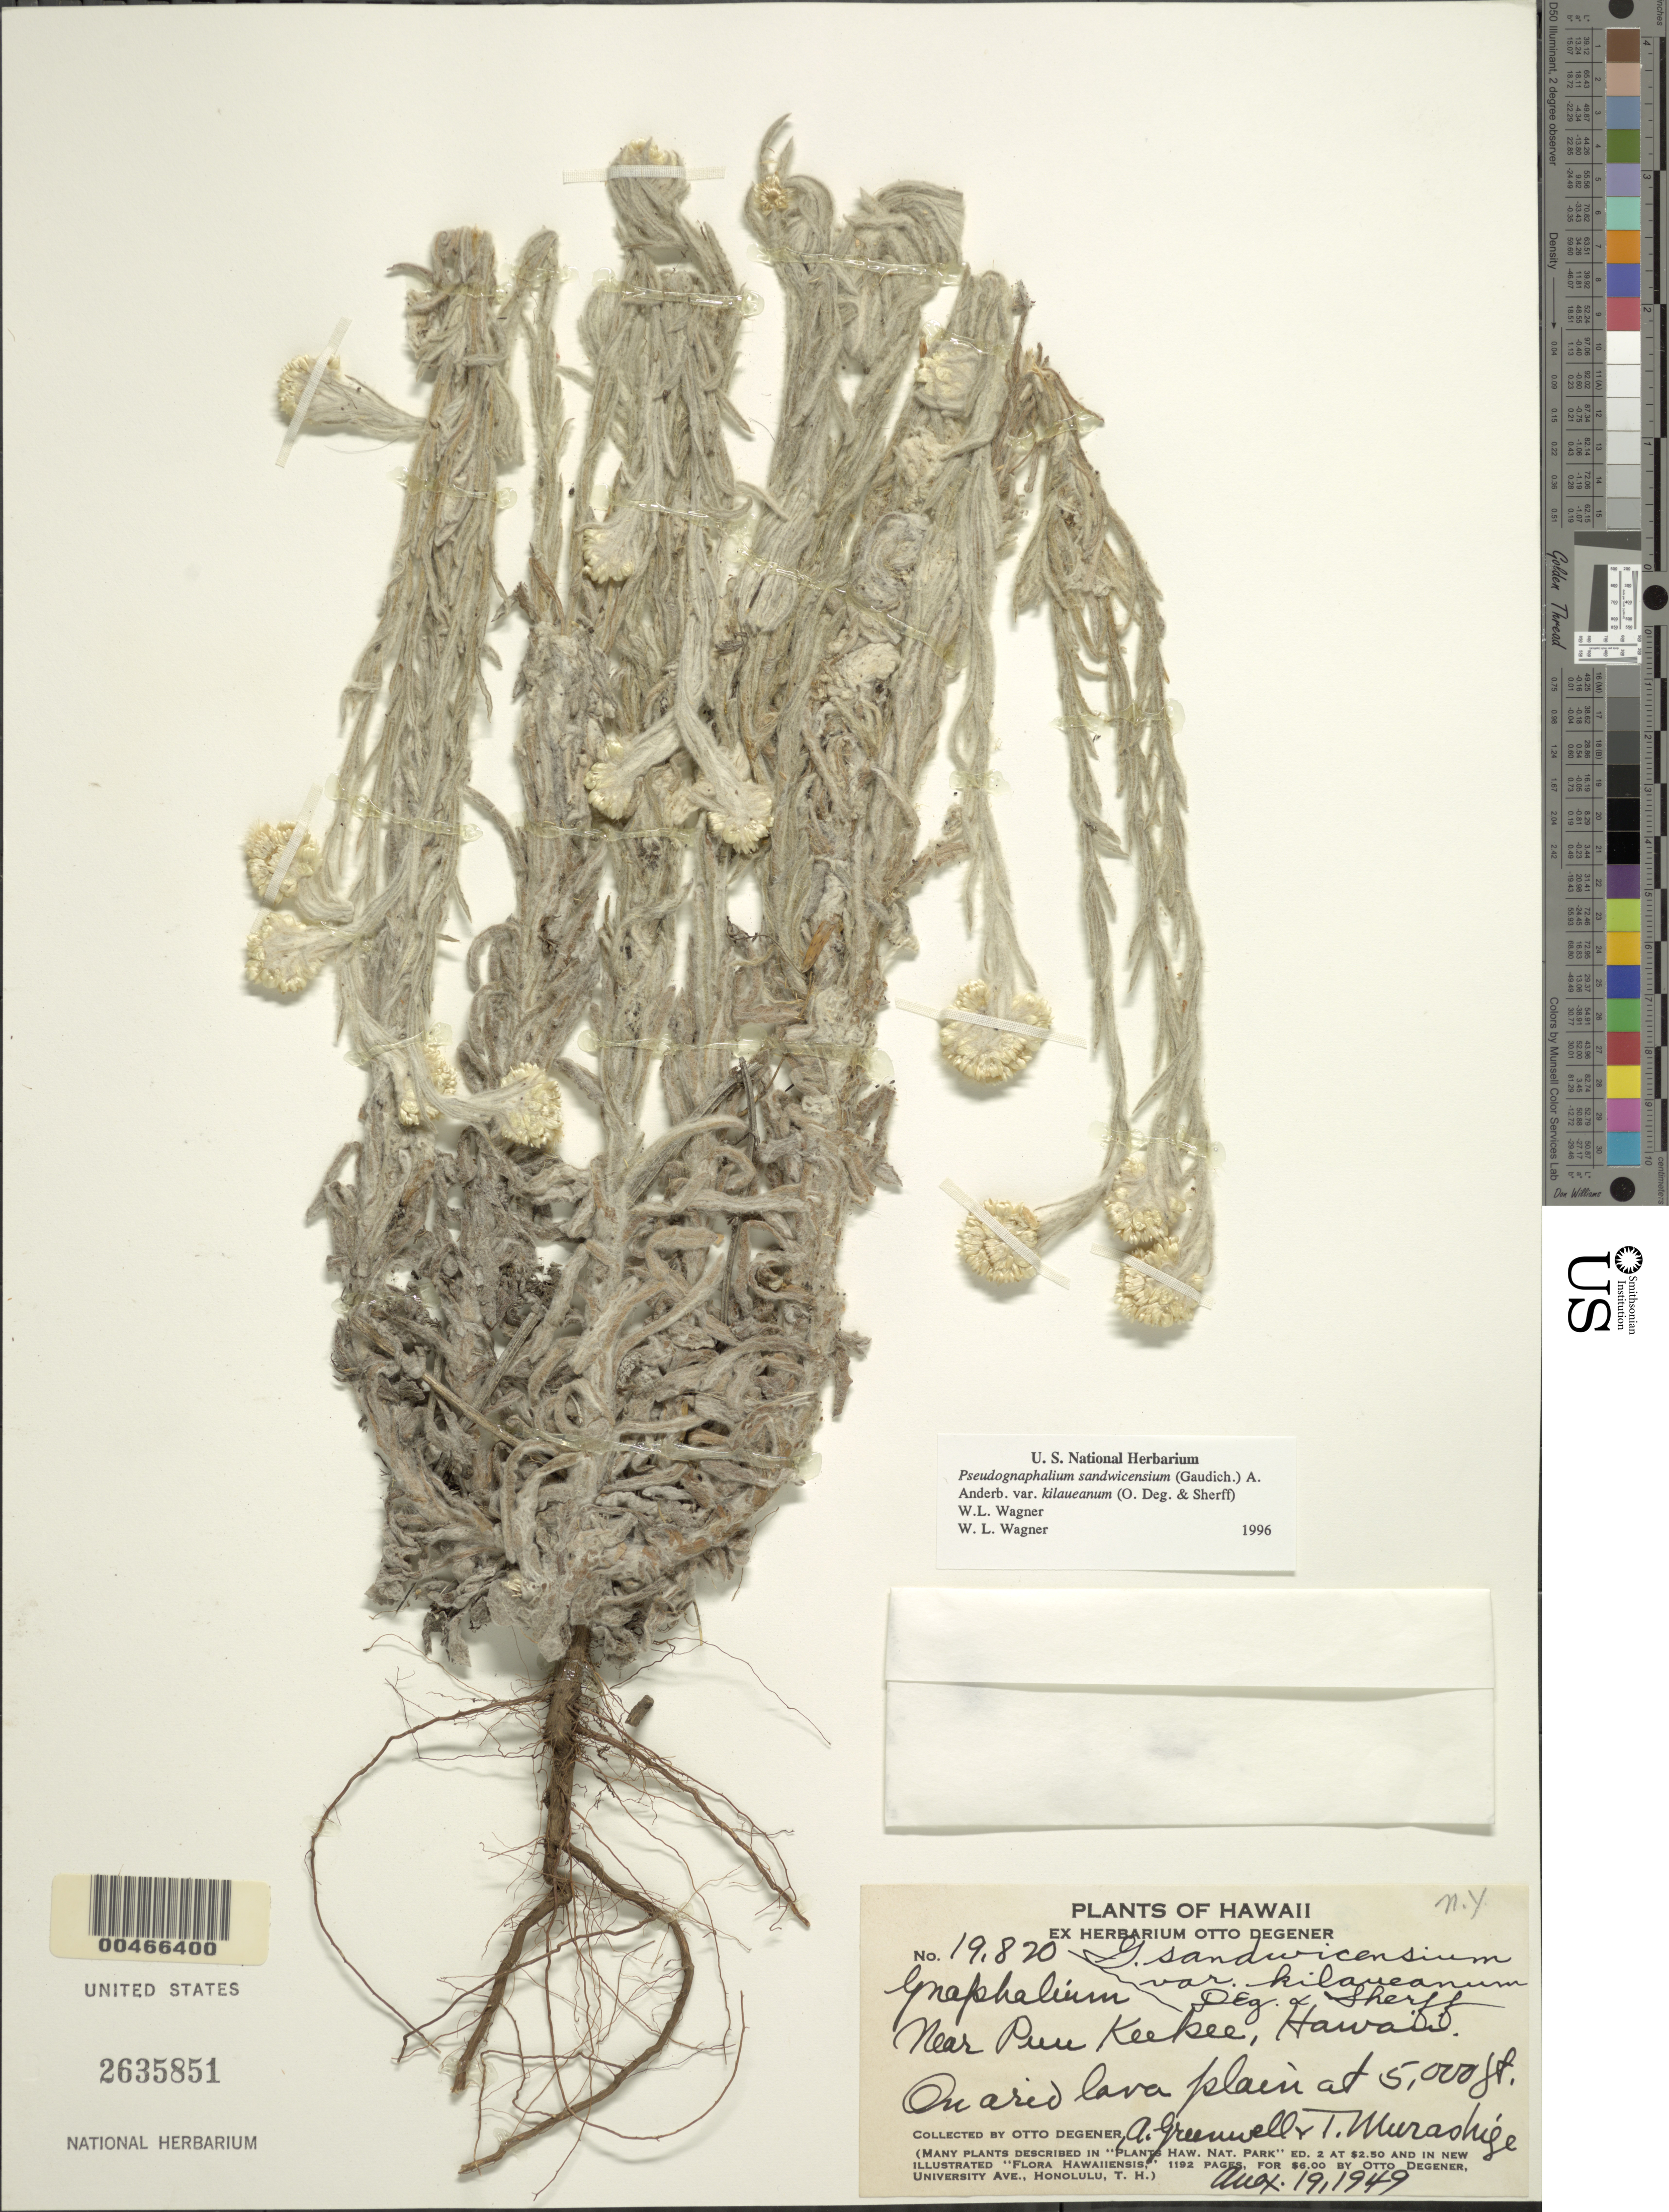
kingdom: Plantae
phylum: Tracheophyta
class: Magnoliopsida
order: Asterales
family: Asteraceae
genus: Pseudognaphalium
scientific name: Pseudognaphalium sandwicensium var. kilaueanum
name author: (O. Deg. & Sherff) W.L. Wagner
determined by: Wagner, W. L., (BOT), Smithsonian Institution - National Museum of Natural History (UNITED STATES)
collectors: O. Degener, A. B. Greenwell & T. Murashige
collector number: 19820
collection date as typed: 19 Aug 1949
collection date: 1949-08-19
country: United States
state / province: Hawaii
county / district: Hawaii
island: Hawaii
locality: Near Puu Keekee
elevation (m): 1524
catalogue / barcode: US 2635851